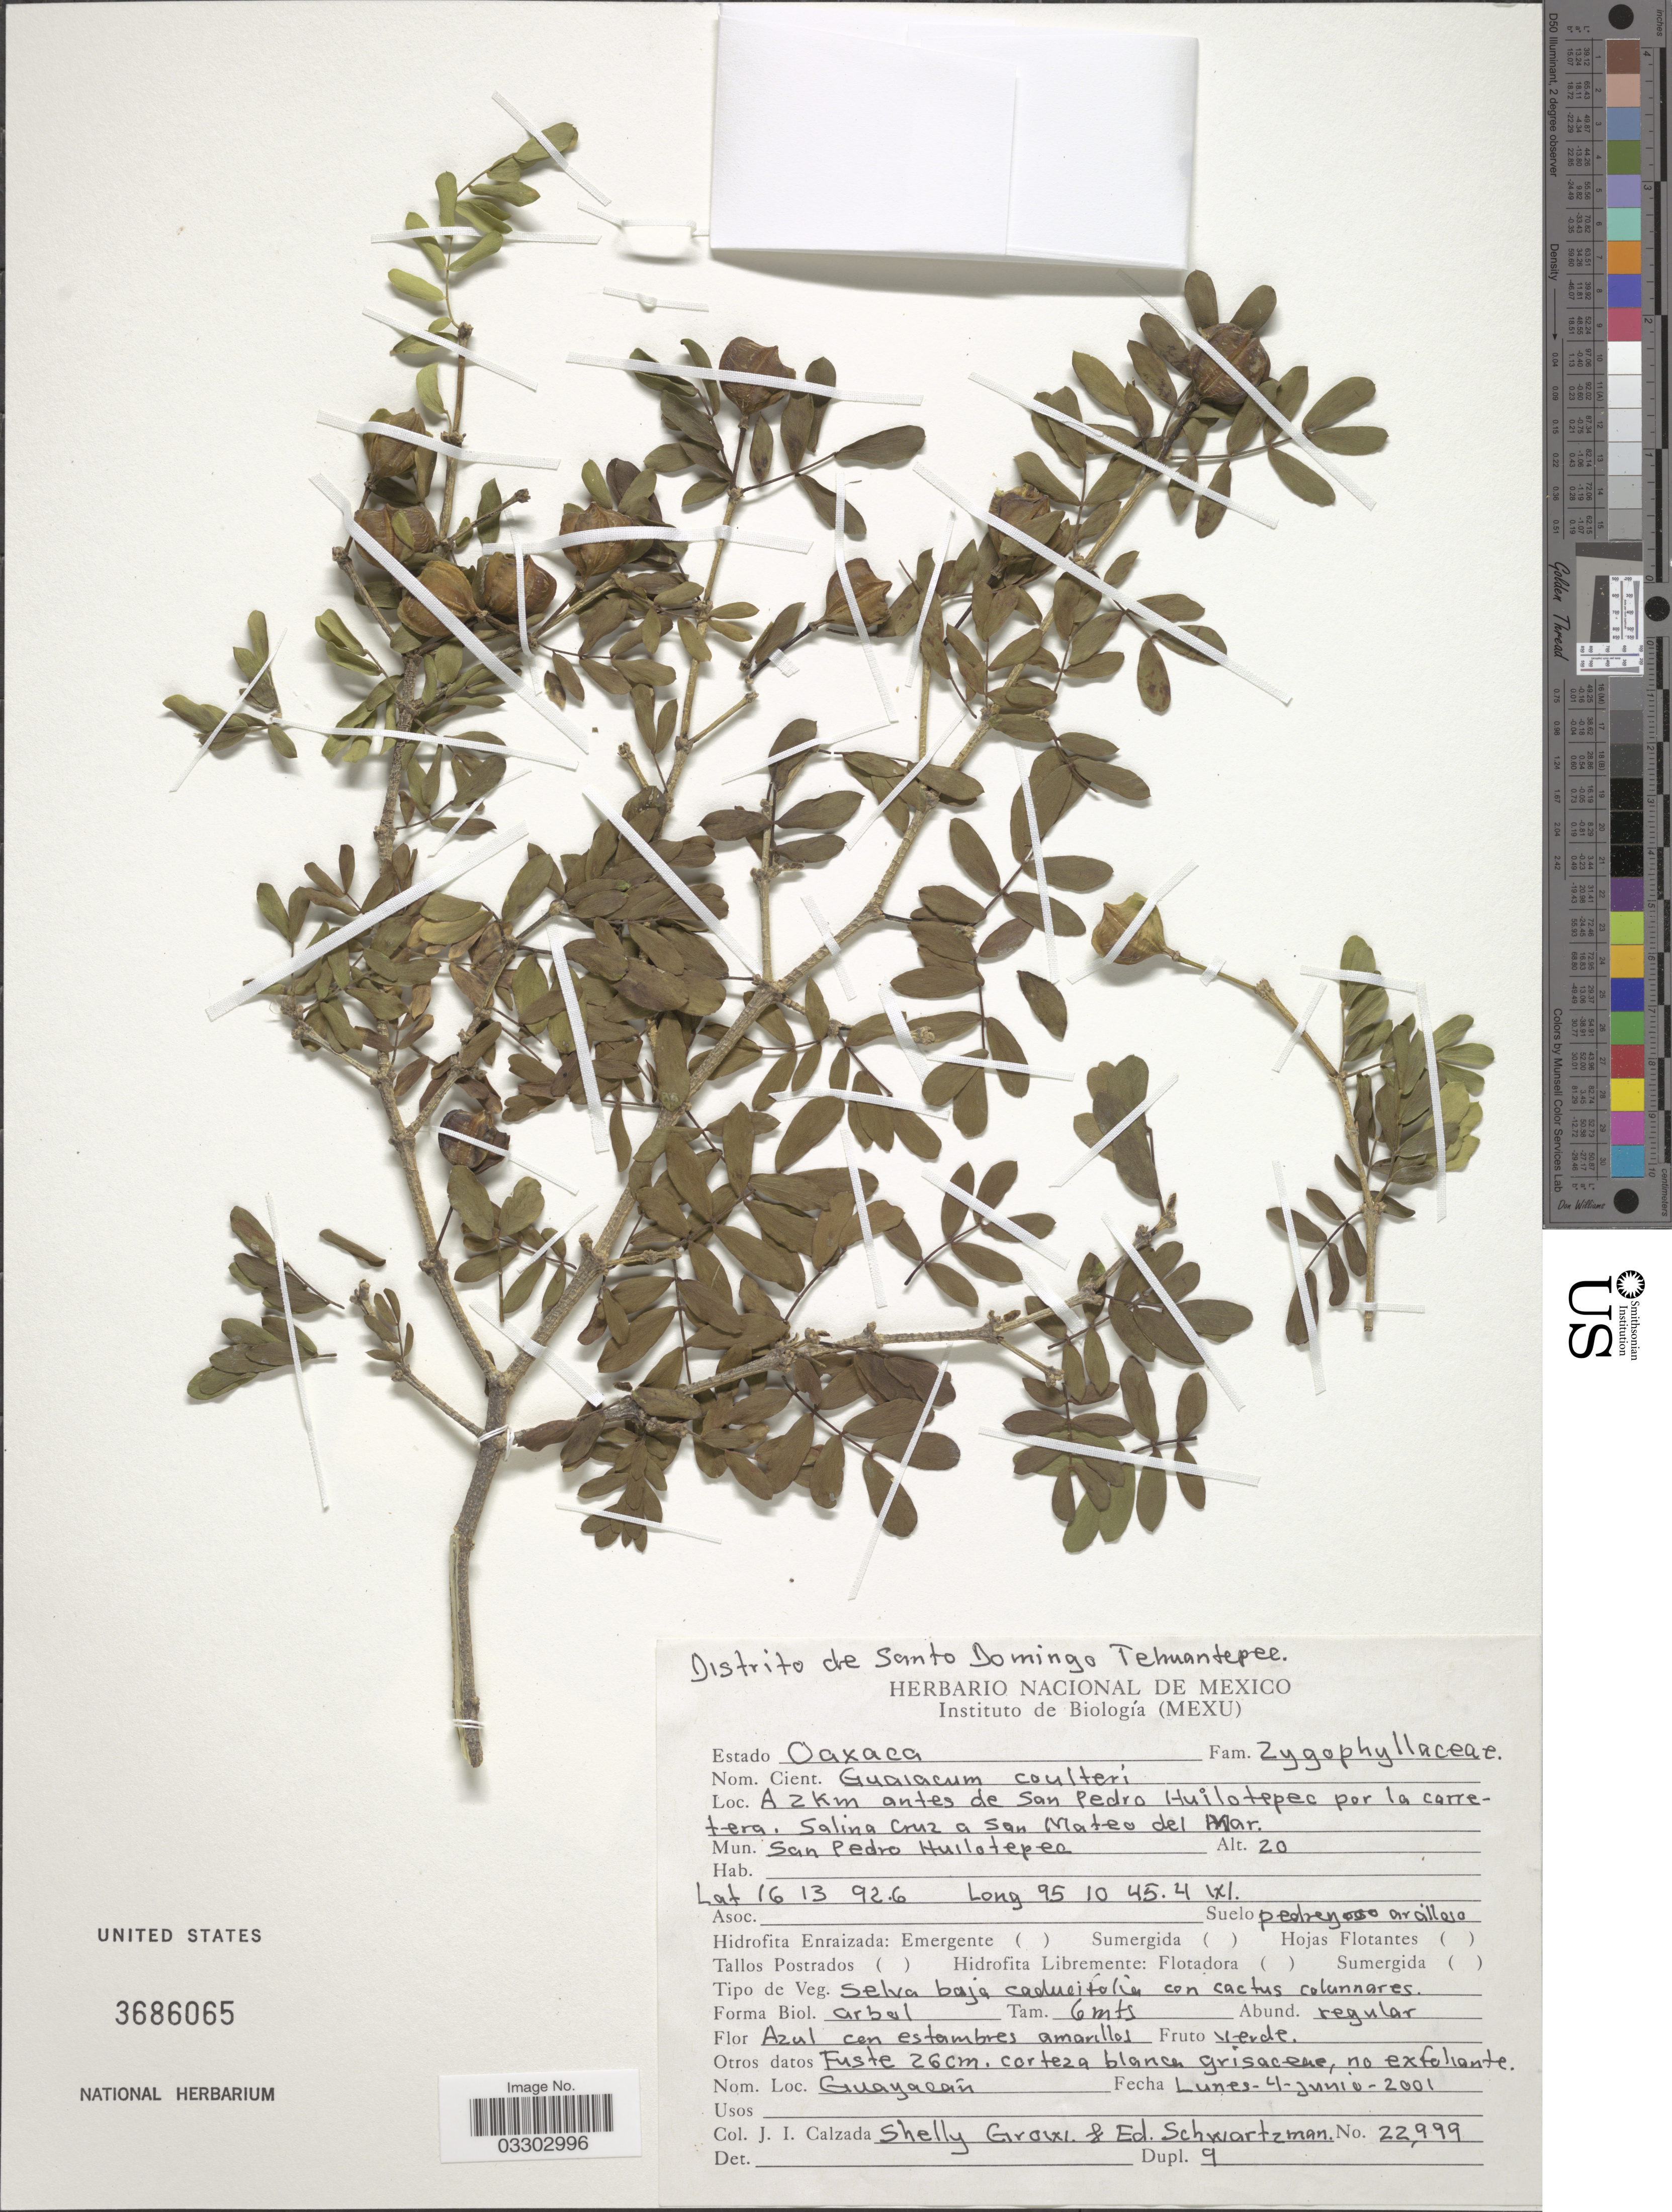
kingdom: Plantae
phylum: Tracheophyta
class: Magnoliopsida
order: Zygophyllales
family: Zygophyllaceae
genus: Guaiacum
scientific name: Guaiacum coulteri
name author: A. Gray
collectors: J. I. Calzada, S. Grow & E. Schwartzman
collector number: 22999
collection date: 2001-06-04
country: Mexico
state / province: Oaxaca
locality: Distrito de Santo Domingo Tehuantepec. A 2 Km antes de San Pedro Huilotepec por la carretera. Salina Cruz a San Mateo del Mar. Mun. San Pedro Huilatepec.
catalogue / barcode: US 3686065